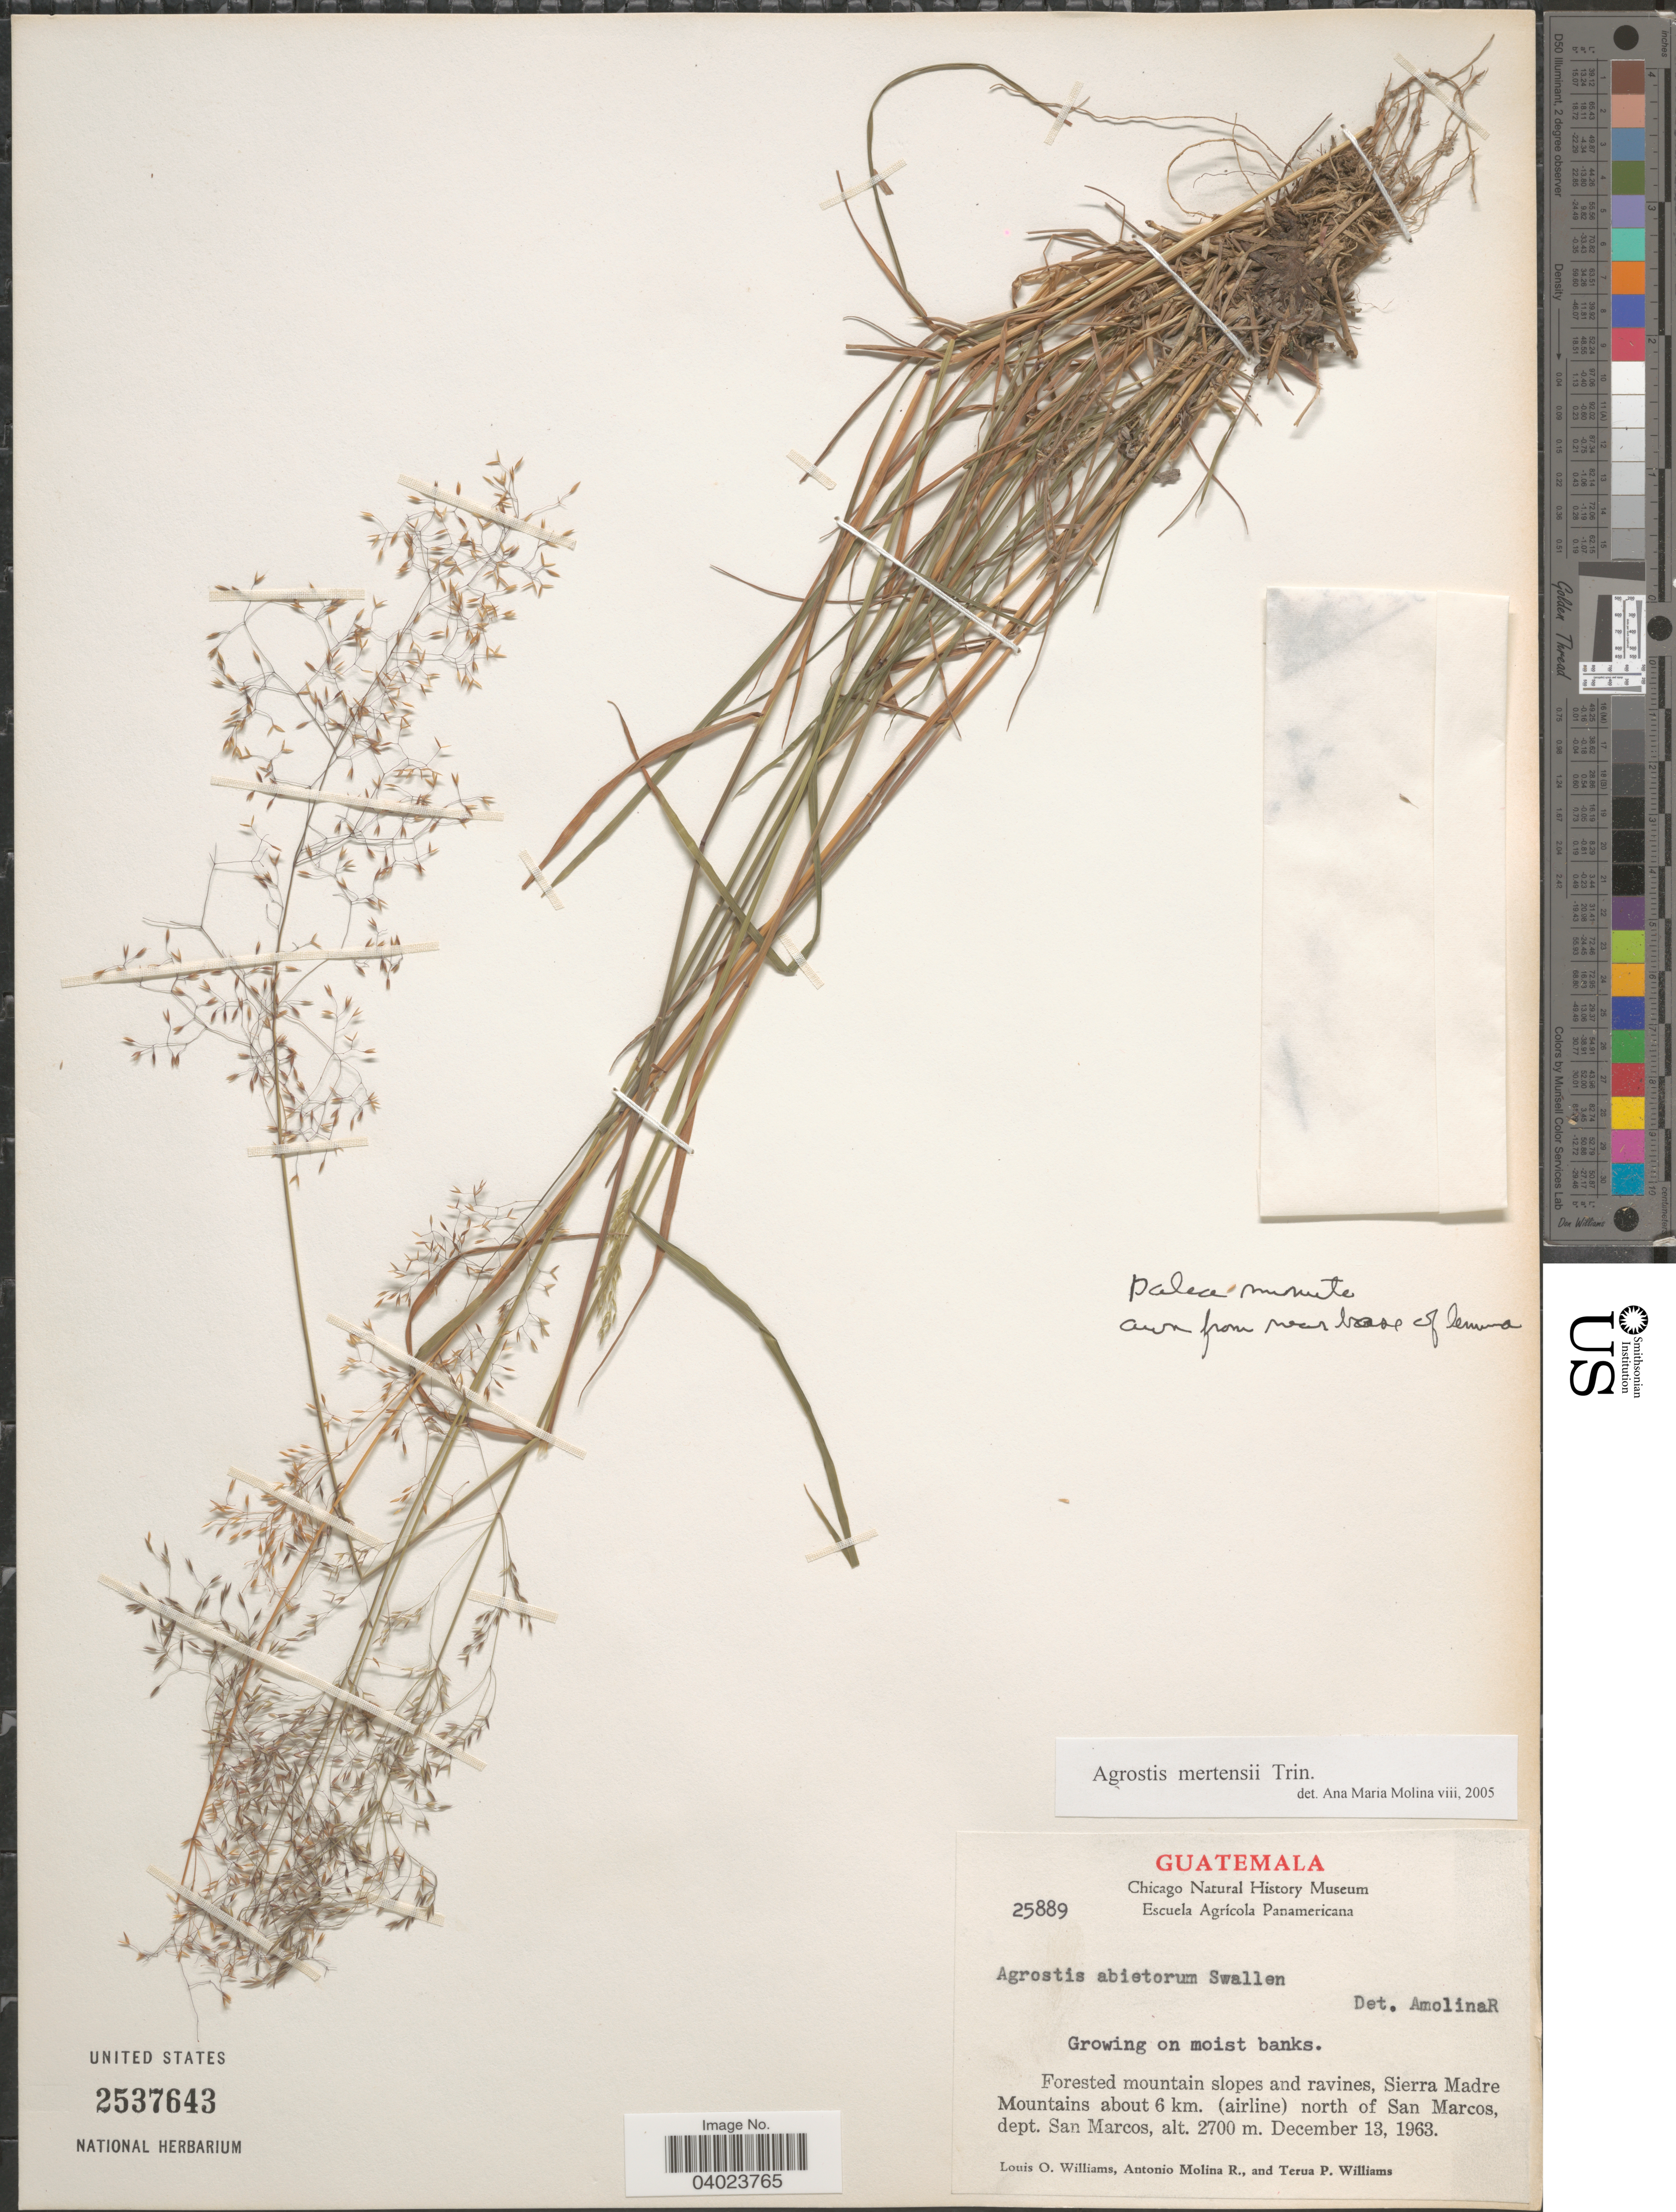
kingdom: Plantae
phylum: Tracheophyta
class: Liliopsida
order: Poales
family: Poaceae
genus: Agrostis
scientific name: Agrostis mertensii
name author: Trin.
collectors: L. O. Williams, A. Molina R. & T. Williams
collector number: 25889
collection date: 1963-12-13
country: Guatemala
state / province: San Marcos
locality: Forested mountain slopes and ravines, Sierra Madre Mountains about 6 km. (airline) north of San Marcos, dept. San Marcos.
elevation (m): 2700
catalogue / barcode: US 2537643